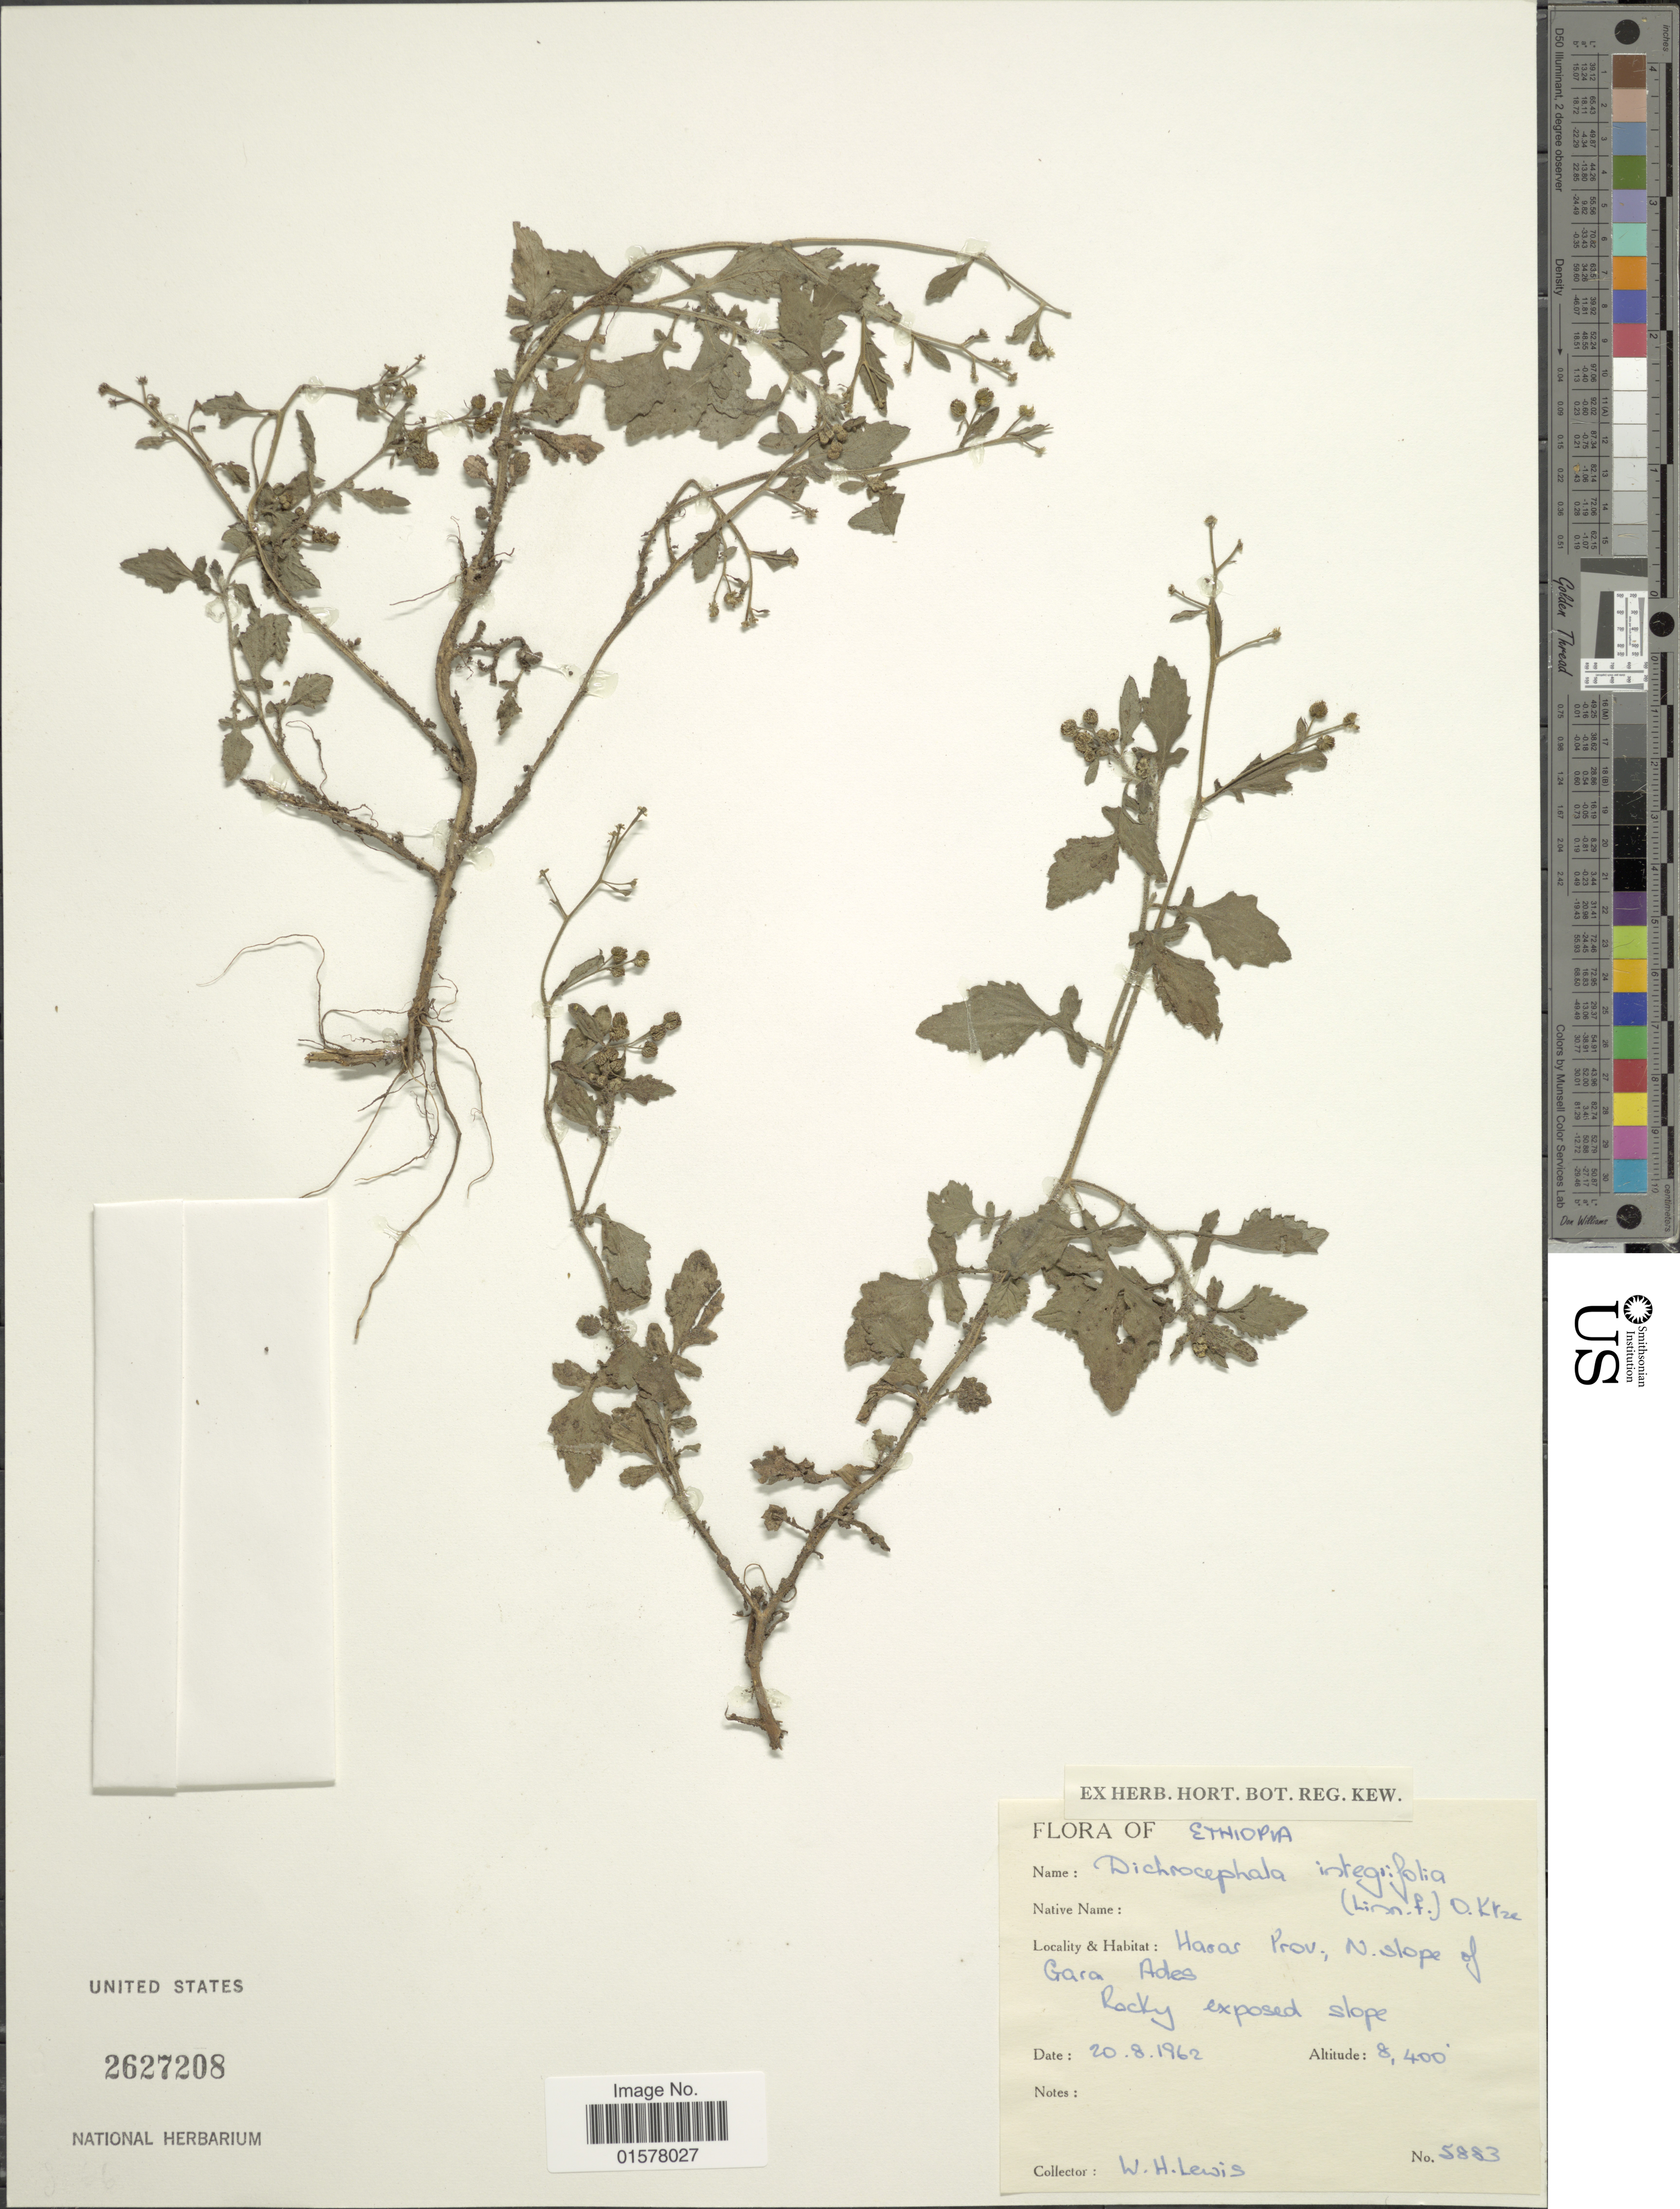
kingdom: Plantae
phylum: Tracheophyta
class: Magnoliopsida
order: Asterales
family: Asteraceae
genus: Dichrocephala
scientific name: Dichrocephala integrifolia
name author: (L. f.) Kuntze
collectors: W. H. Lewis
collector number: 5883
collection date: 1962-08-20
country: Ethiopia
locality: Hasas Prov., N slope of Gara Ades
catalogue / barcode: US 2627208